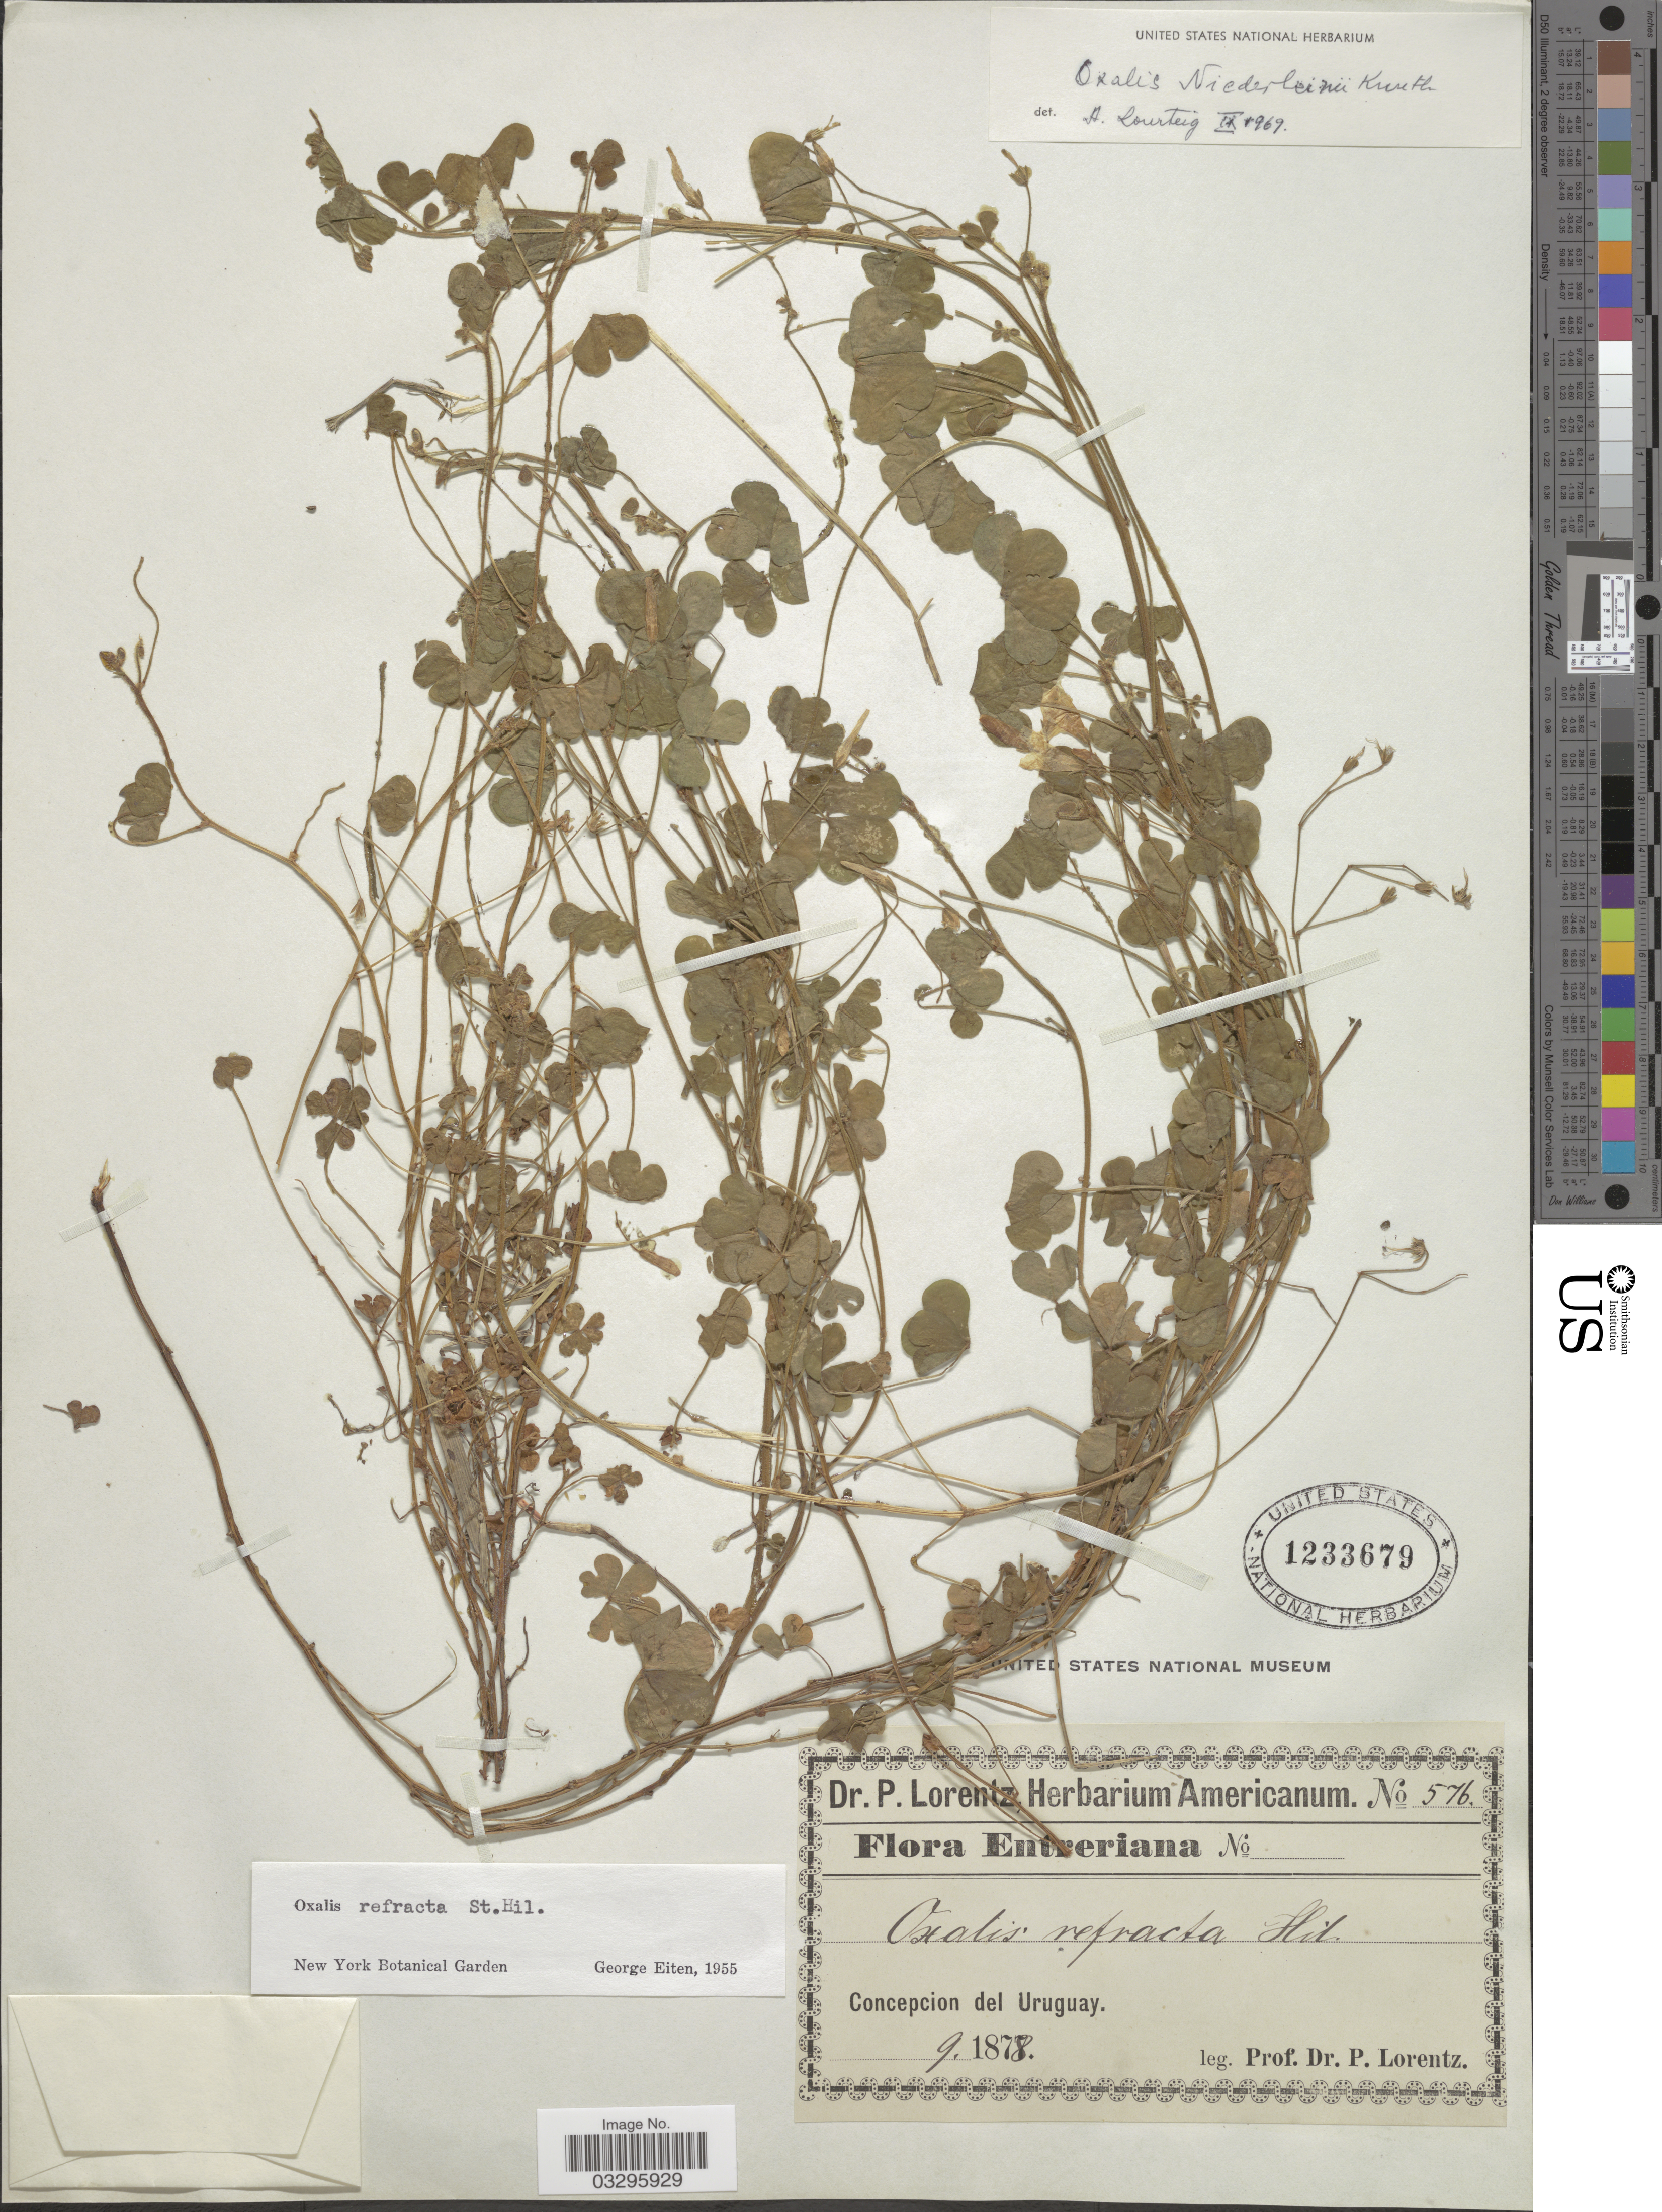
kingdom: Plantae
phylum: Tracheophyta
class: Magnoliopsida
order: Oxalidales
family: Oxalidaceae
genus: Oxalis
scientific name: Oxalis niederleinii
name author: R. Knuth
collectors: P. G. Lorentz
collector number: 576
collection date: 1878-09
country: Uruguay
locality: Concepcion del Uruguay.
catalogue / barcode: US 1233679